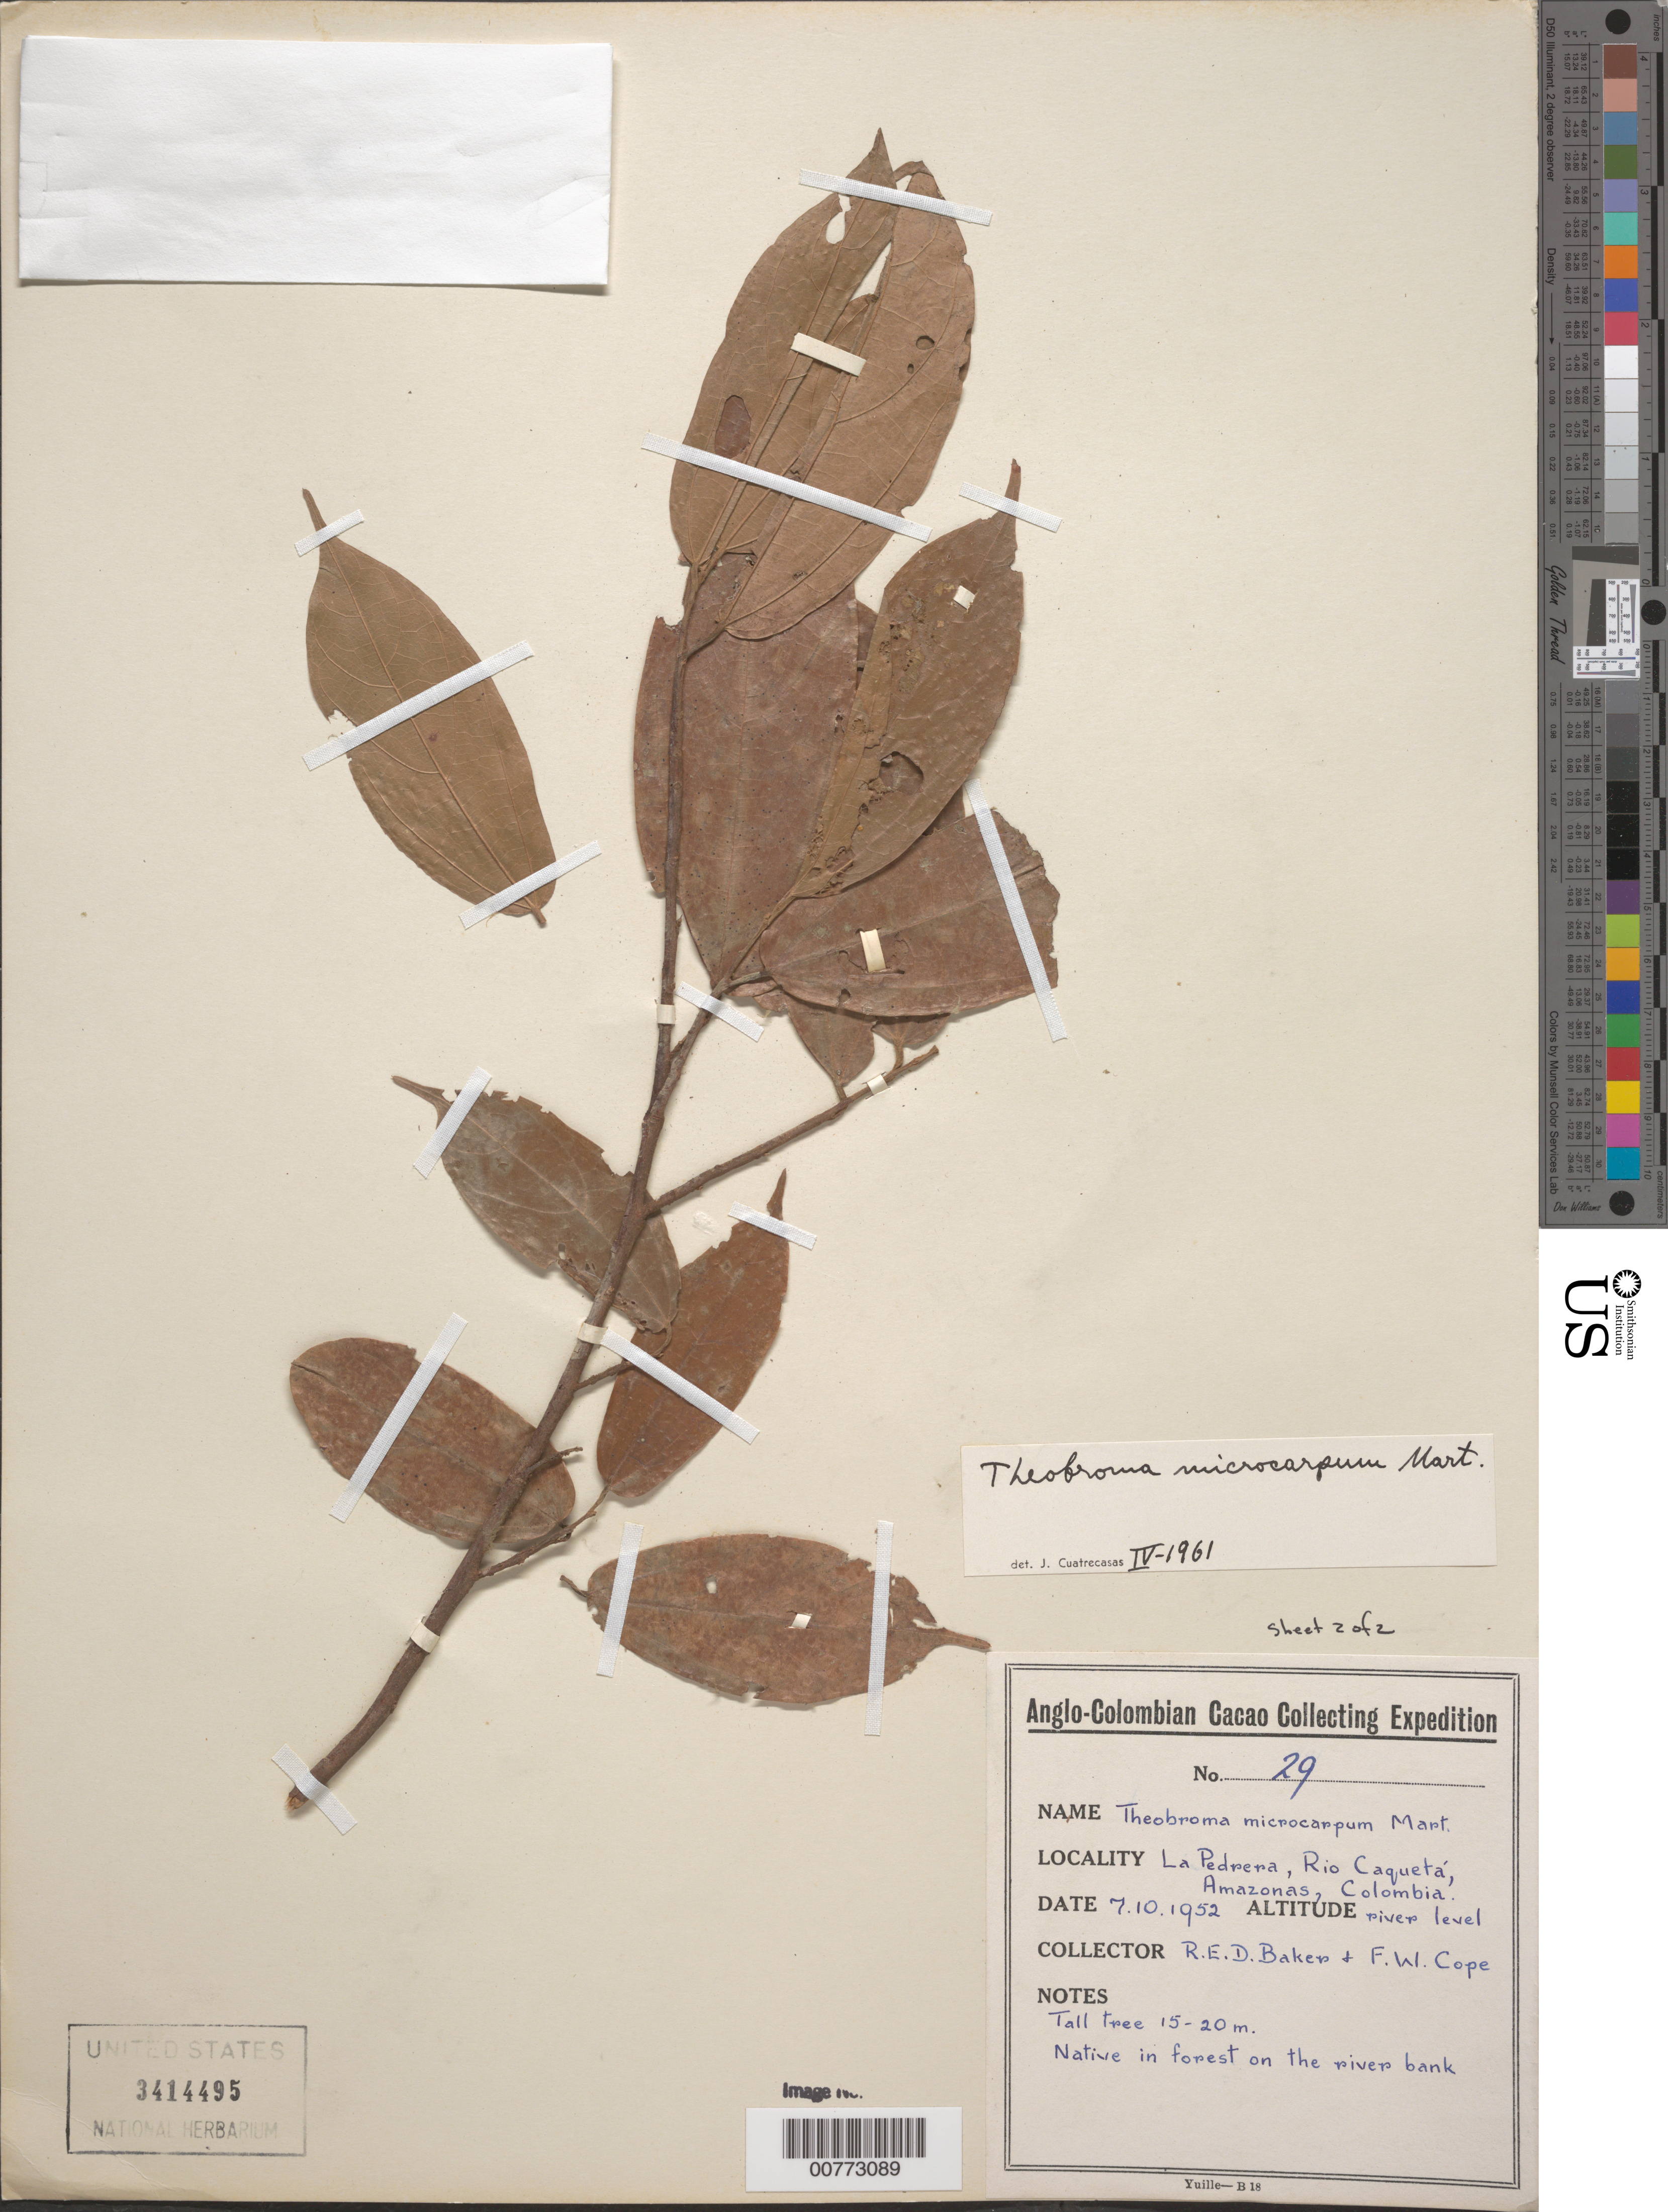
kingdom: Plantae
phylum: Tracheophyta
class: Magnoliopsida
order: Malvales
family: Malvaceae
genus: Theobroma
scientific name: Theobroma microcarpum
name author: Mart.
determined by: Cuatrecasas, J.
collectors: R. E. D. Baker & F. Cope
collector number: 29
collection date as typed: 07 Oct 1952 or 10 Jul 1952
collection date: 1952-07-10 or 1952-10-07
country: Colombia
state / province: Amazônas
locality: La Pedrera, Río Caquetá. River level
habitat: Forest on the river bank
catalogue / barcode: US 3414495